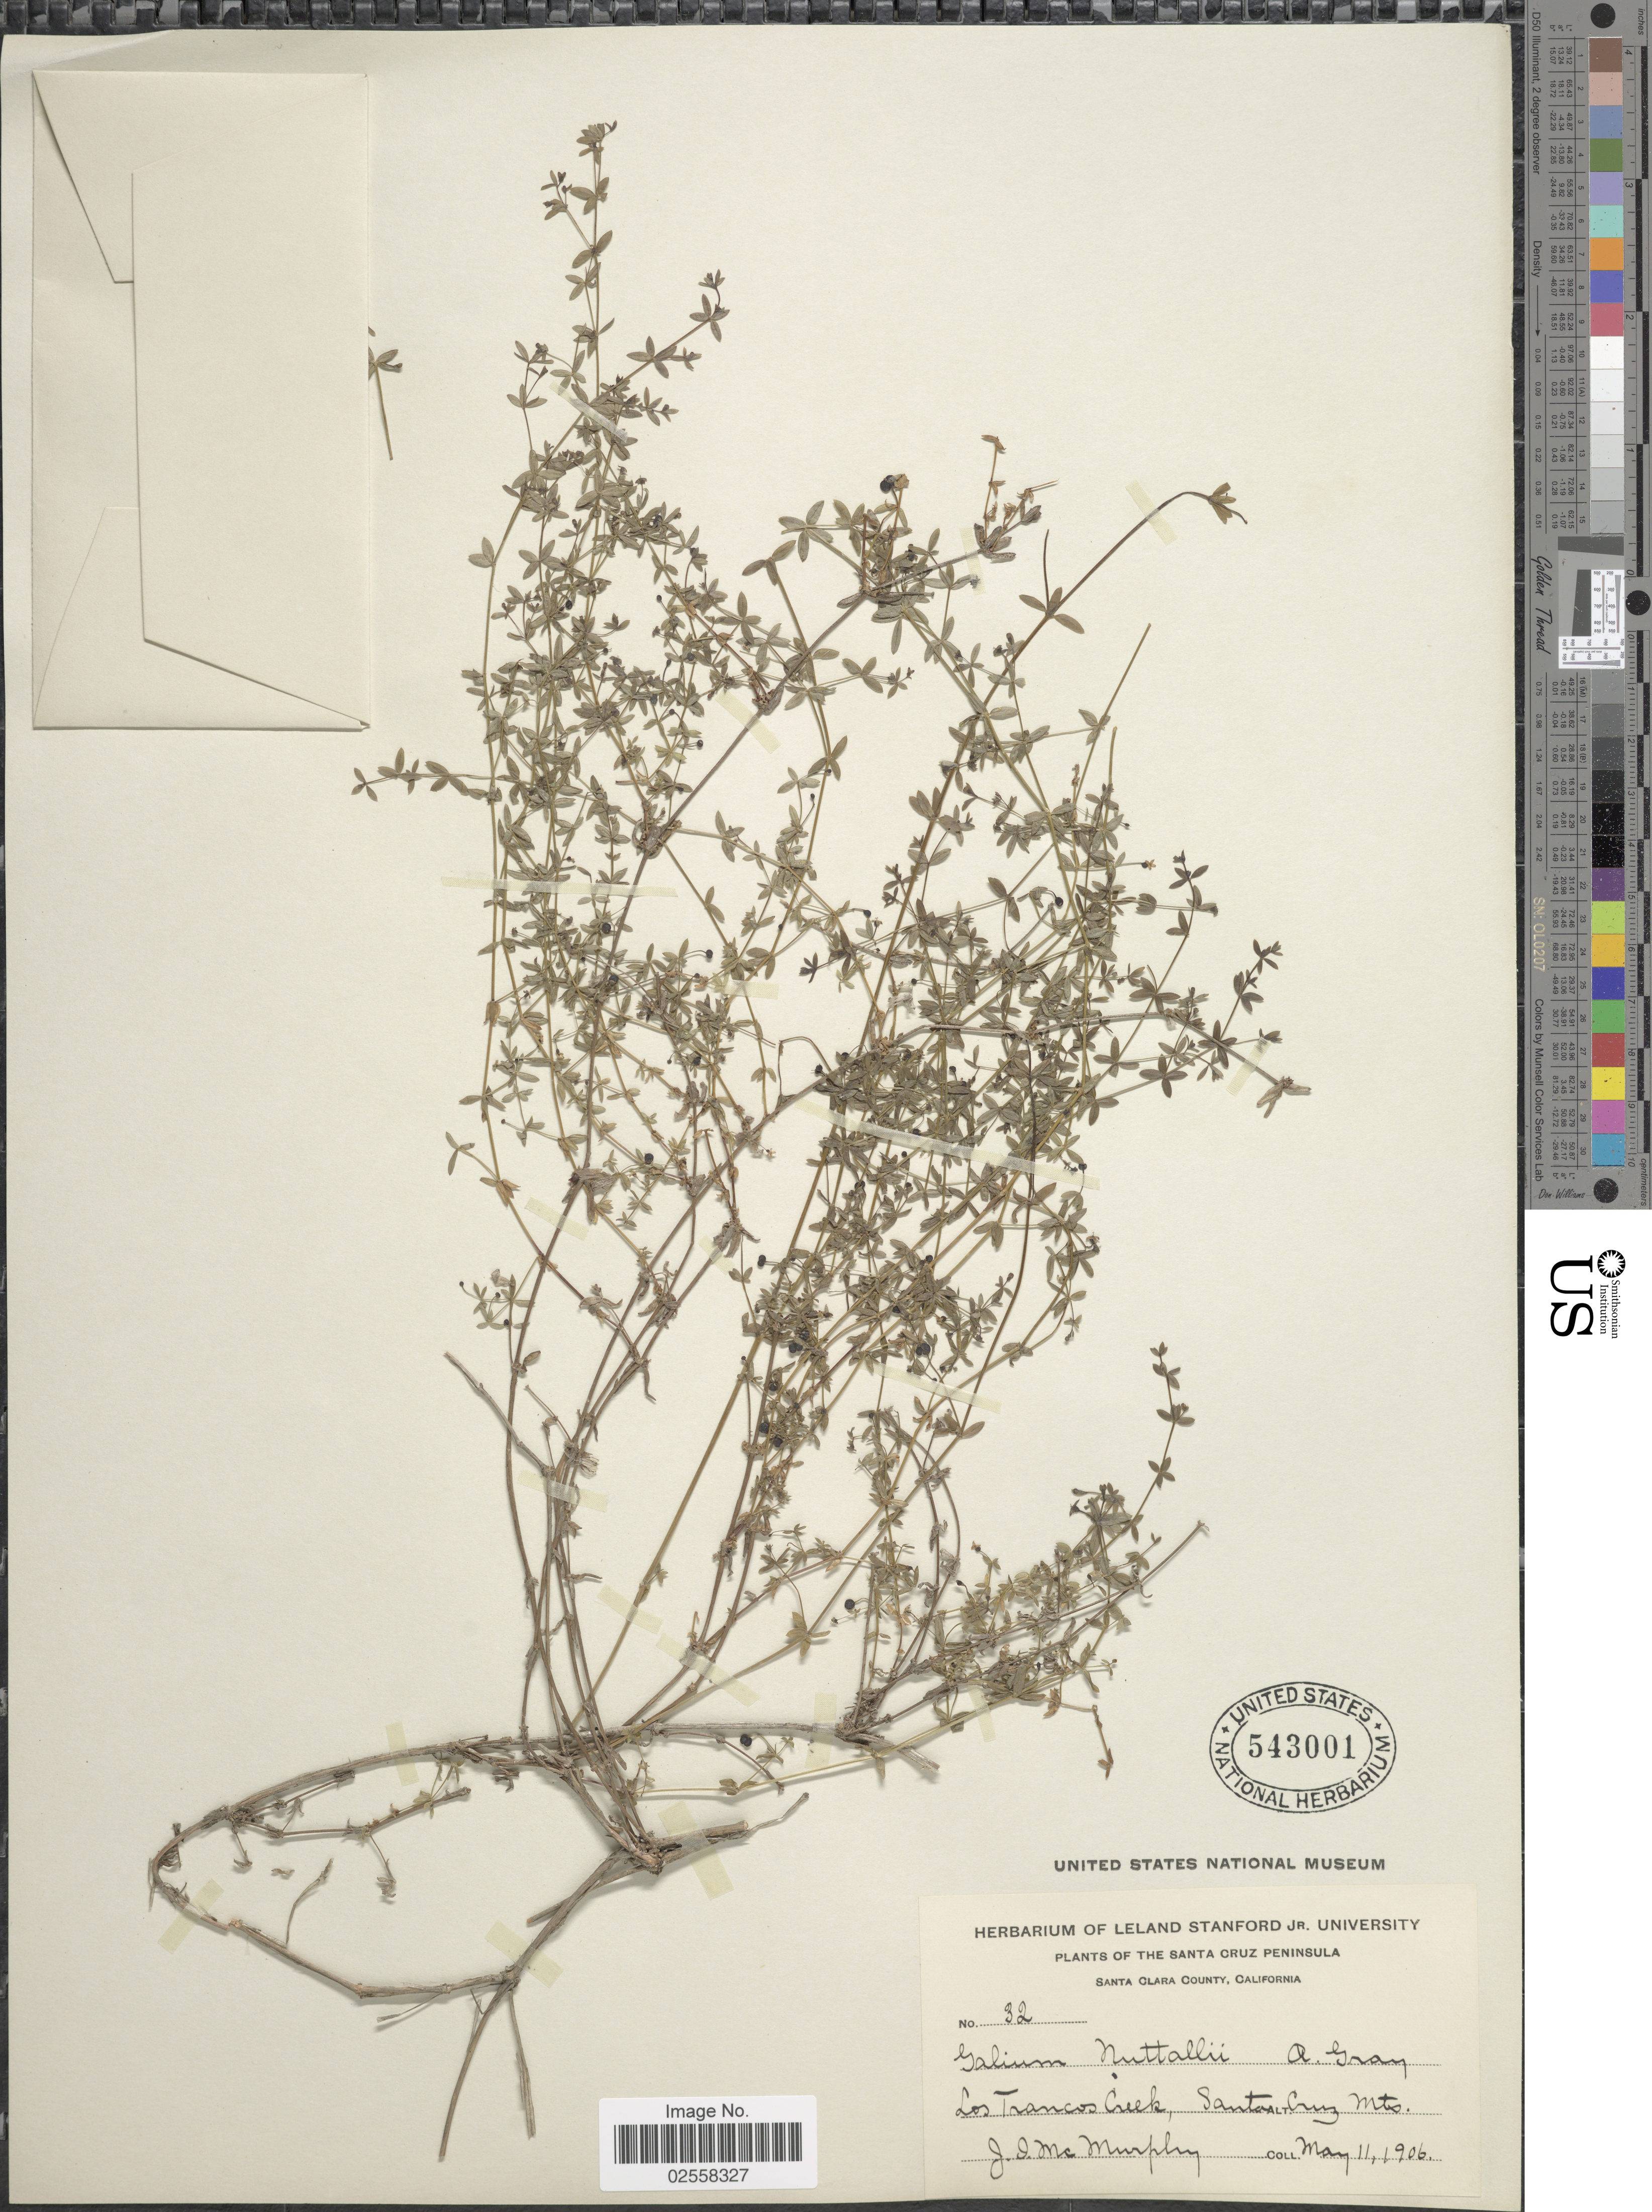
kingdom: Plantae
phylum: Tracheophyta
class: Magnoliopsida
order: Gentianales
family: Rubiaceae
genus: Galium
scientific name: Galium nuttallii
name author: A. Gray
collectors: J. McMurphy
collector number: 32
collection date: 1906-05-11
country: United States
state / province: California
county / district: Santa Clara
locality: Santa Cruz Peninsula, Santa Clara County, Los Trancos Creek, Santa Cruz Mts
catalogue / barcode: US 543001